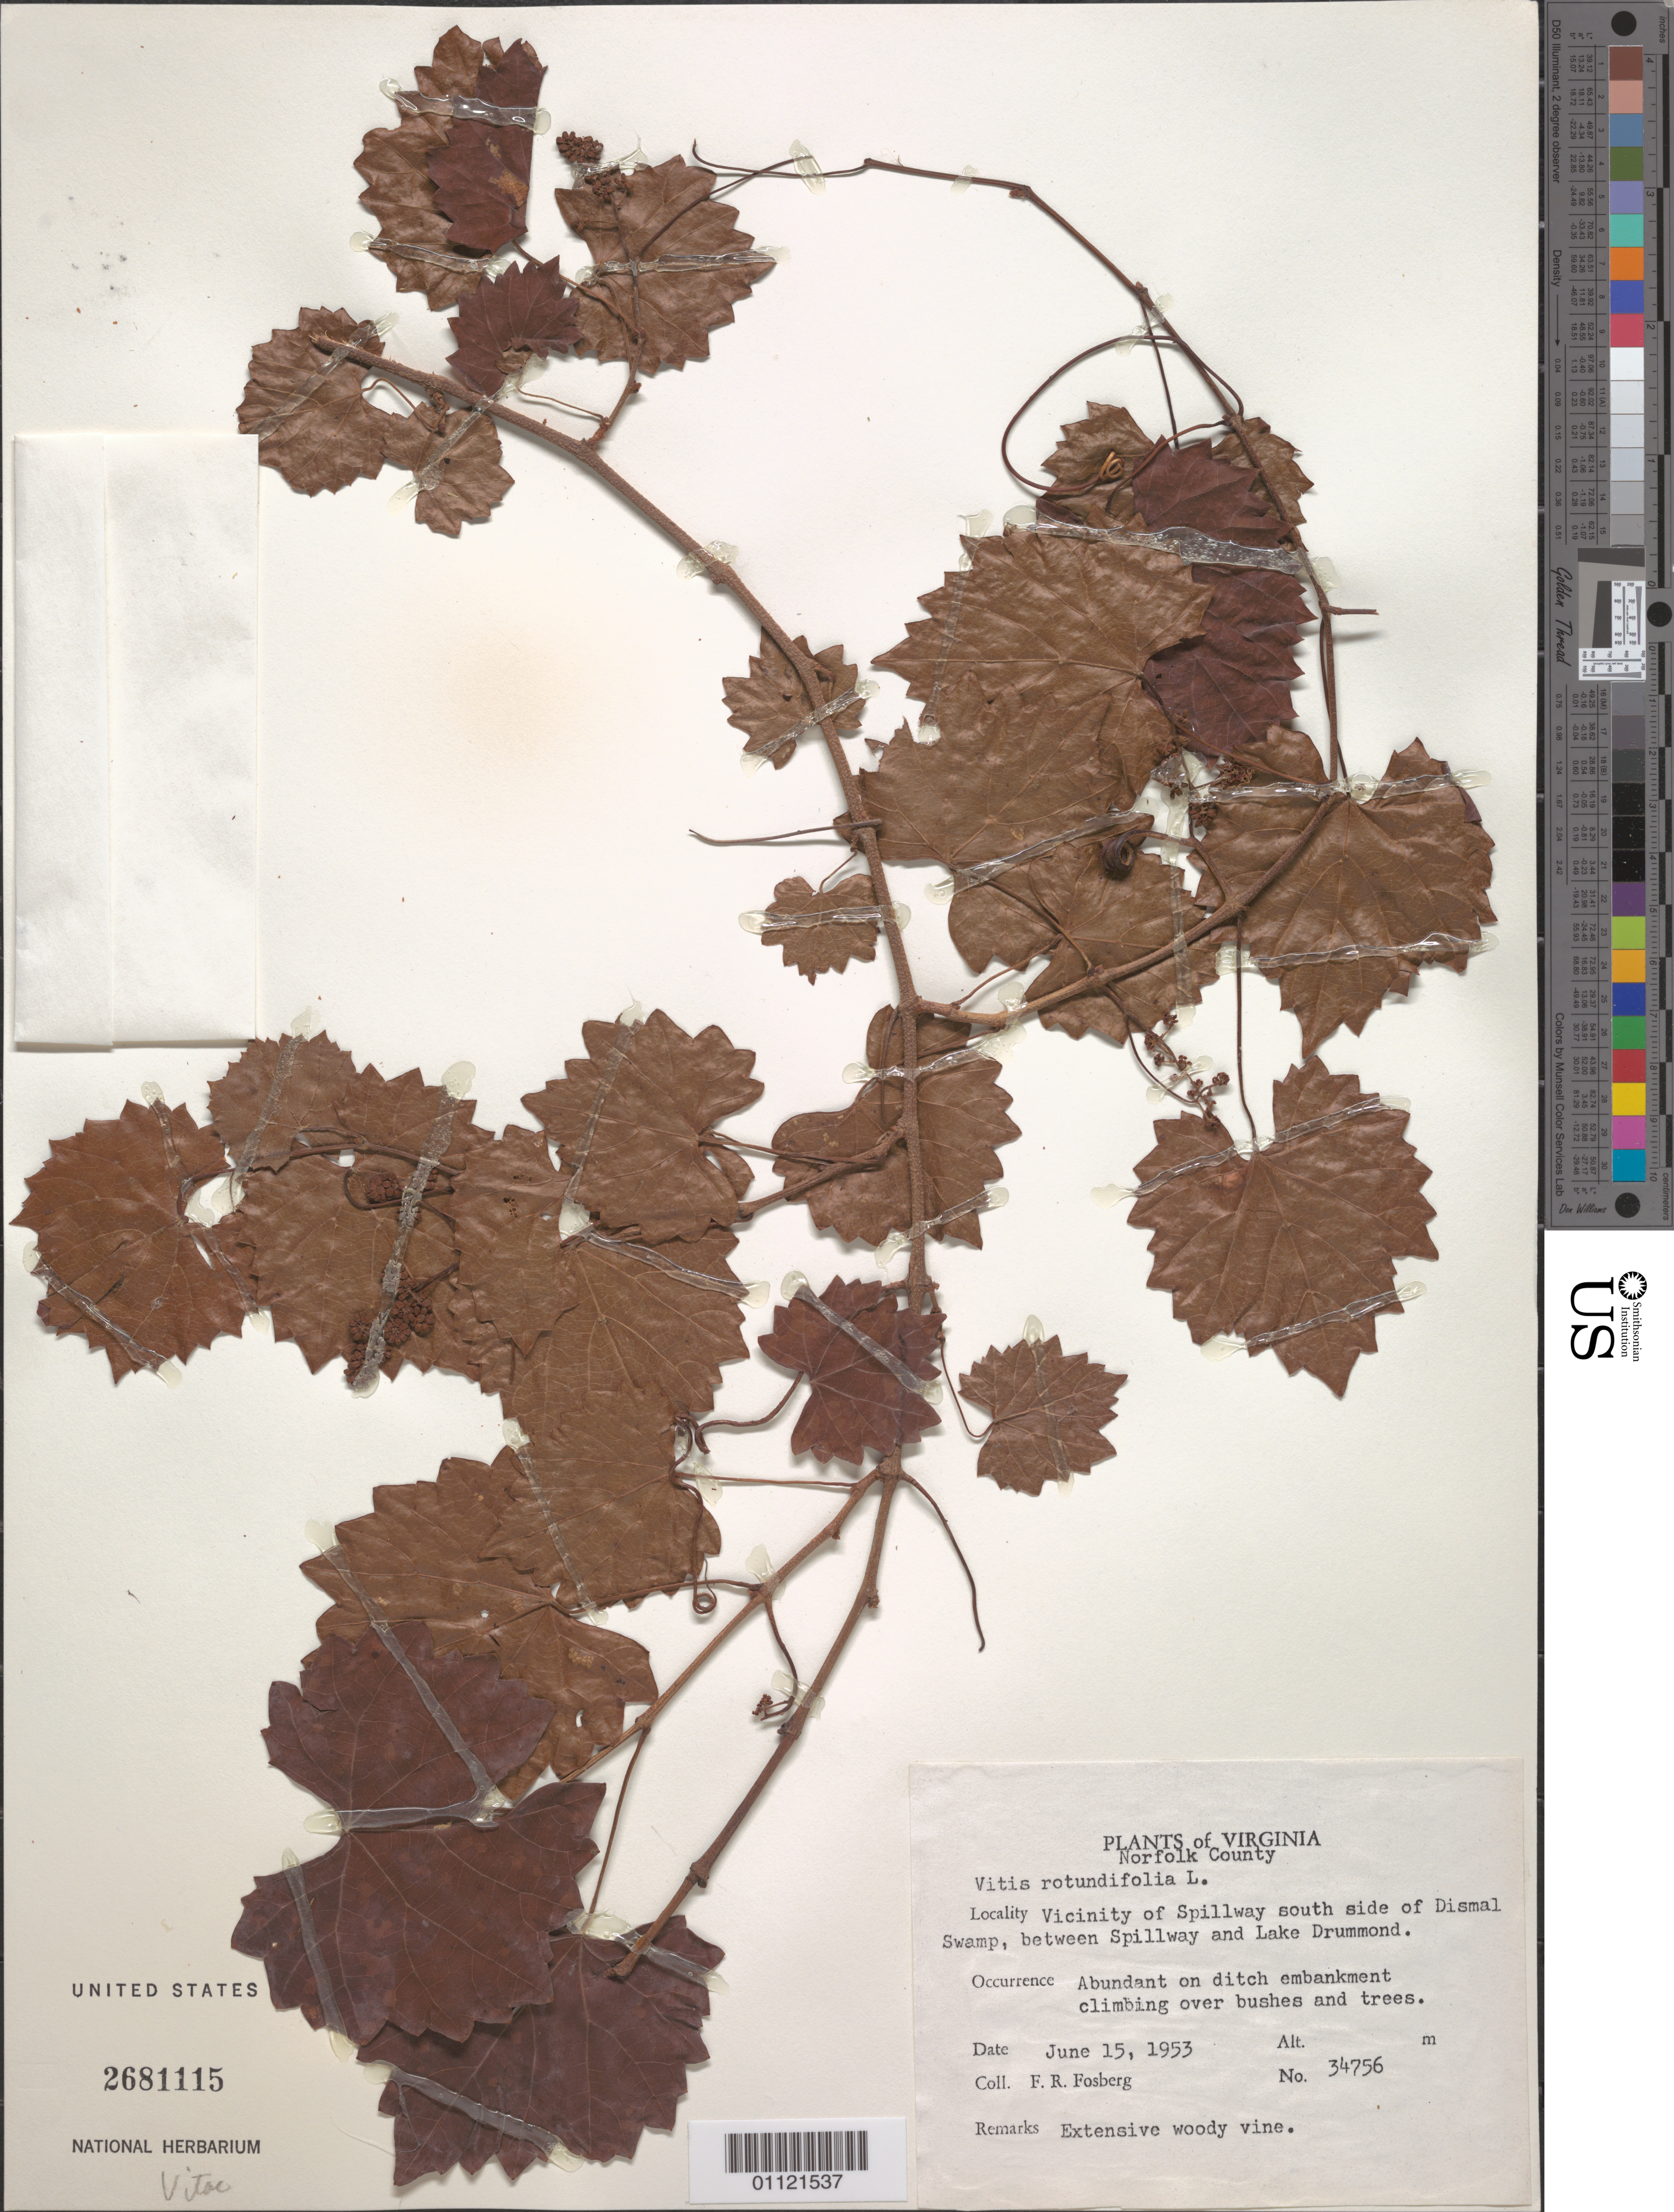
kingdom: Plantae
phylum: Tracheophyta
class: Magnoliopsida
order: Vitales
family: Vitaceae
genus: Vitis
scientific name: Vitis rotundifolia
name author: Michx.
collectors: F. R. Fosberg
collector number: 34756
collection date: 1953-06-15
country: United States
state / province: Virginia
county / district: City of Norfolk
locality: vicinity of Spillway south side of Dismal Swamp, between Spillway and Lake Drummond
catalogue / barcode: US 2681115